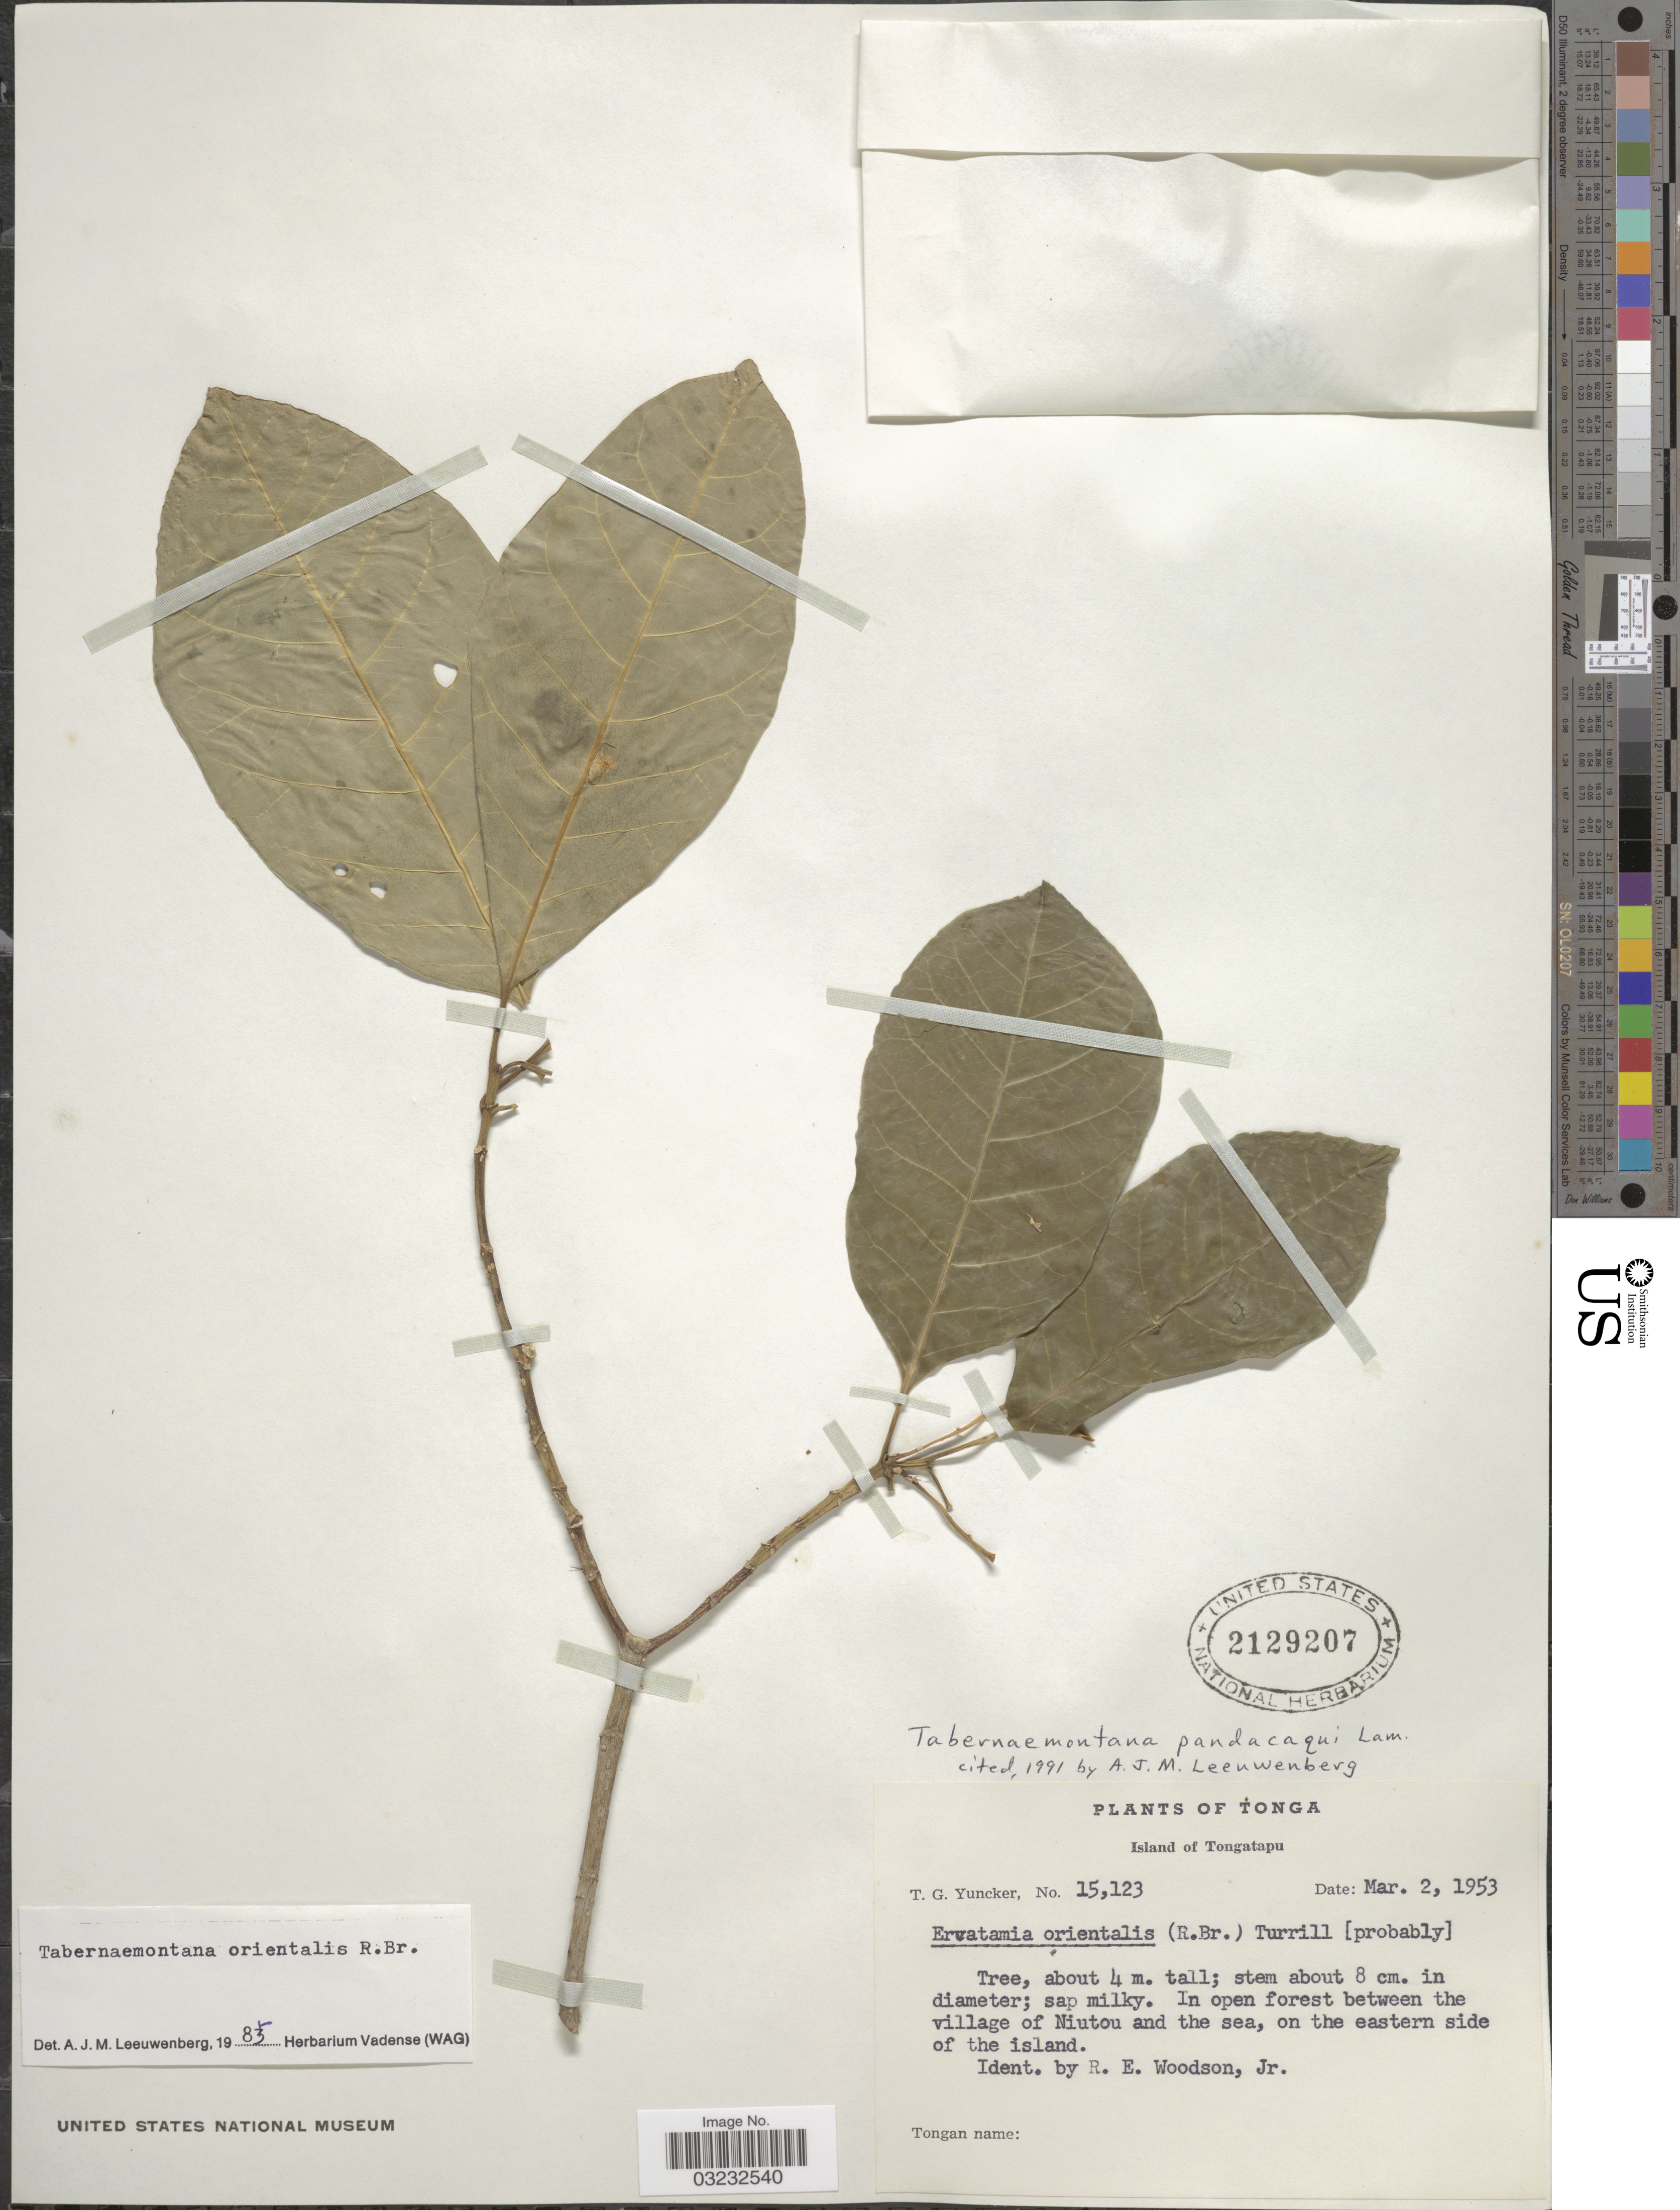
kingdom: Plantae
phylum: Tracheophyta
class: Magnoliopsida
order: Gentianales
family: Apocynaceae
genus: Tabernaemontana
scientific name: Tabernaemontana pandacaqui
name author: Poir.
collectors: T. G. Yuncker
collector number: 15123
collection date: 1953-03-02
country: Tonga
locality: Island of Tongatapu, In open forest between the village of Niuton and the sea, on the eastern side of the island.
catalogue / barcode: US 2129207